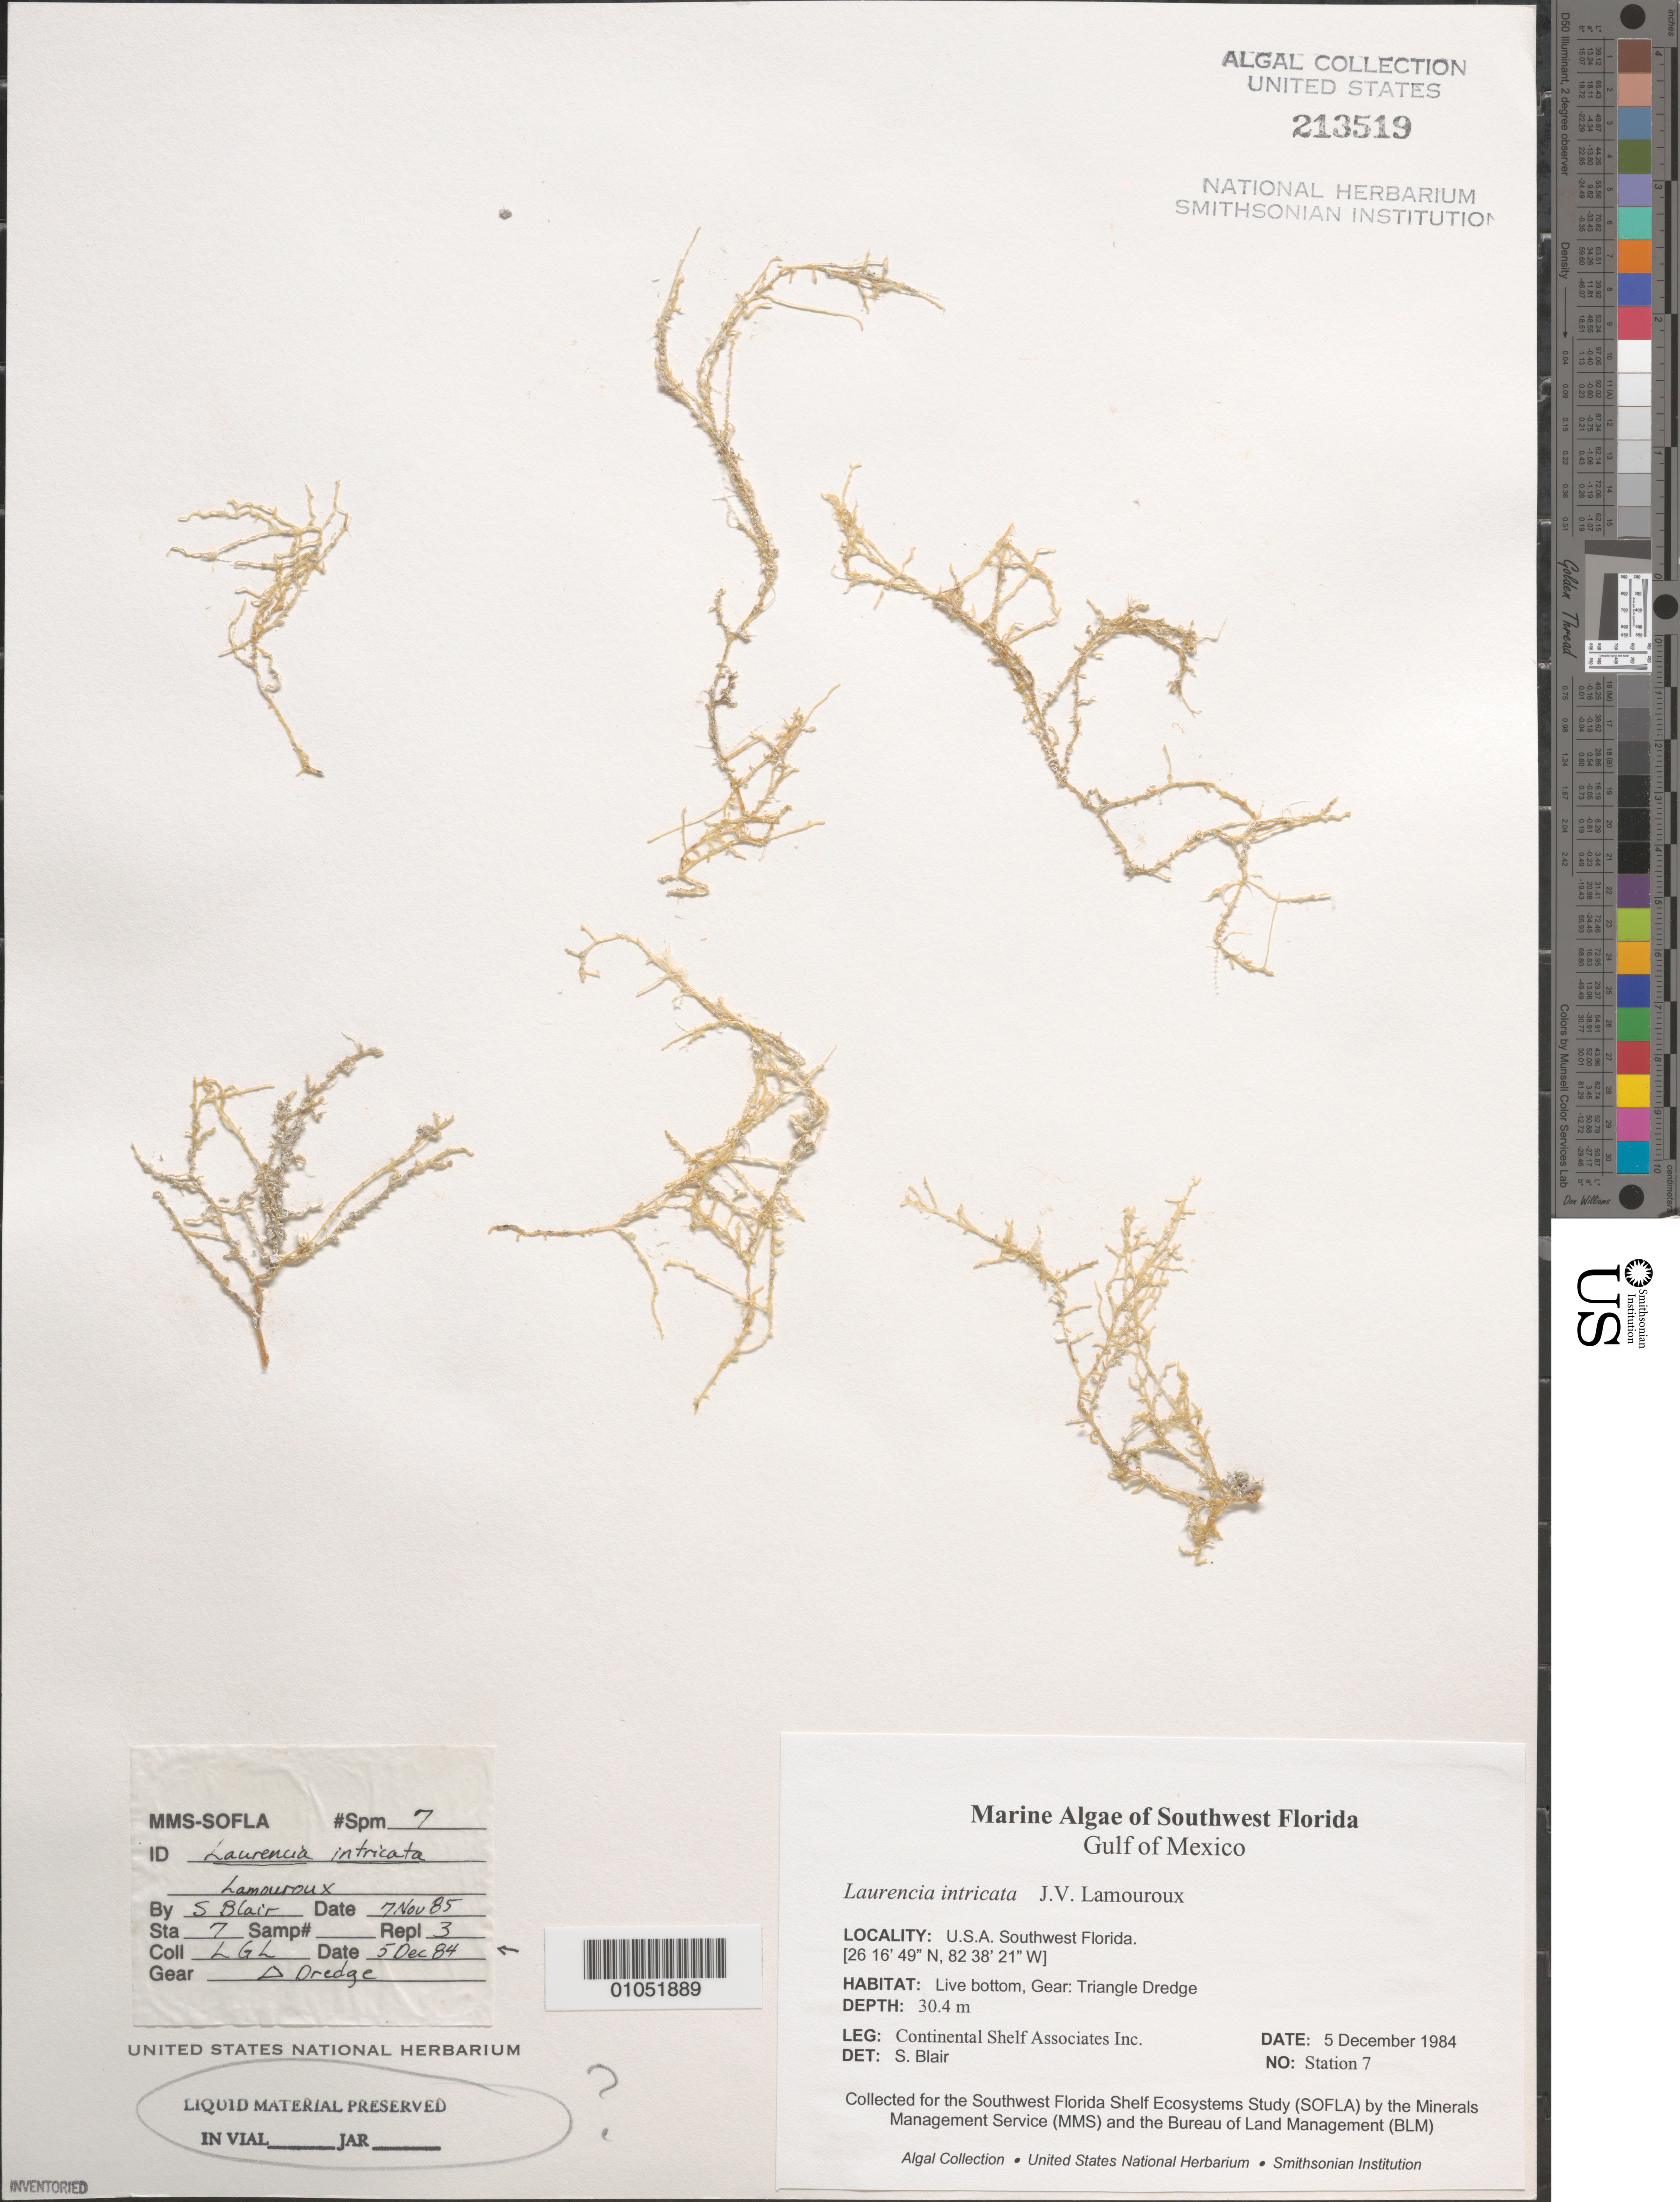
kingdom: Plantae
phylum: Rhodophyta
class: Florideophyceae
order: Ceramiales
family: Rhodomelaceae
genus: Laurencia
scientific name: Laurencia intricata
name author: J.V.Lamouroux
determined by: Blair, S. M.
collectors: Continental Shelf Associates for the MMS/BLM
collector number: Station 7 Repl 3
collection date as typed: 05 Dec 1984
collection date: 1984-12-05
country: United States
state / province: Florida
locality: Gulf of Mexico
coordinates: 26 16'49"N, 82 38'21"W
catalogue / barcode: US 213519